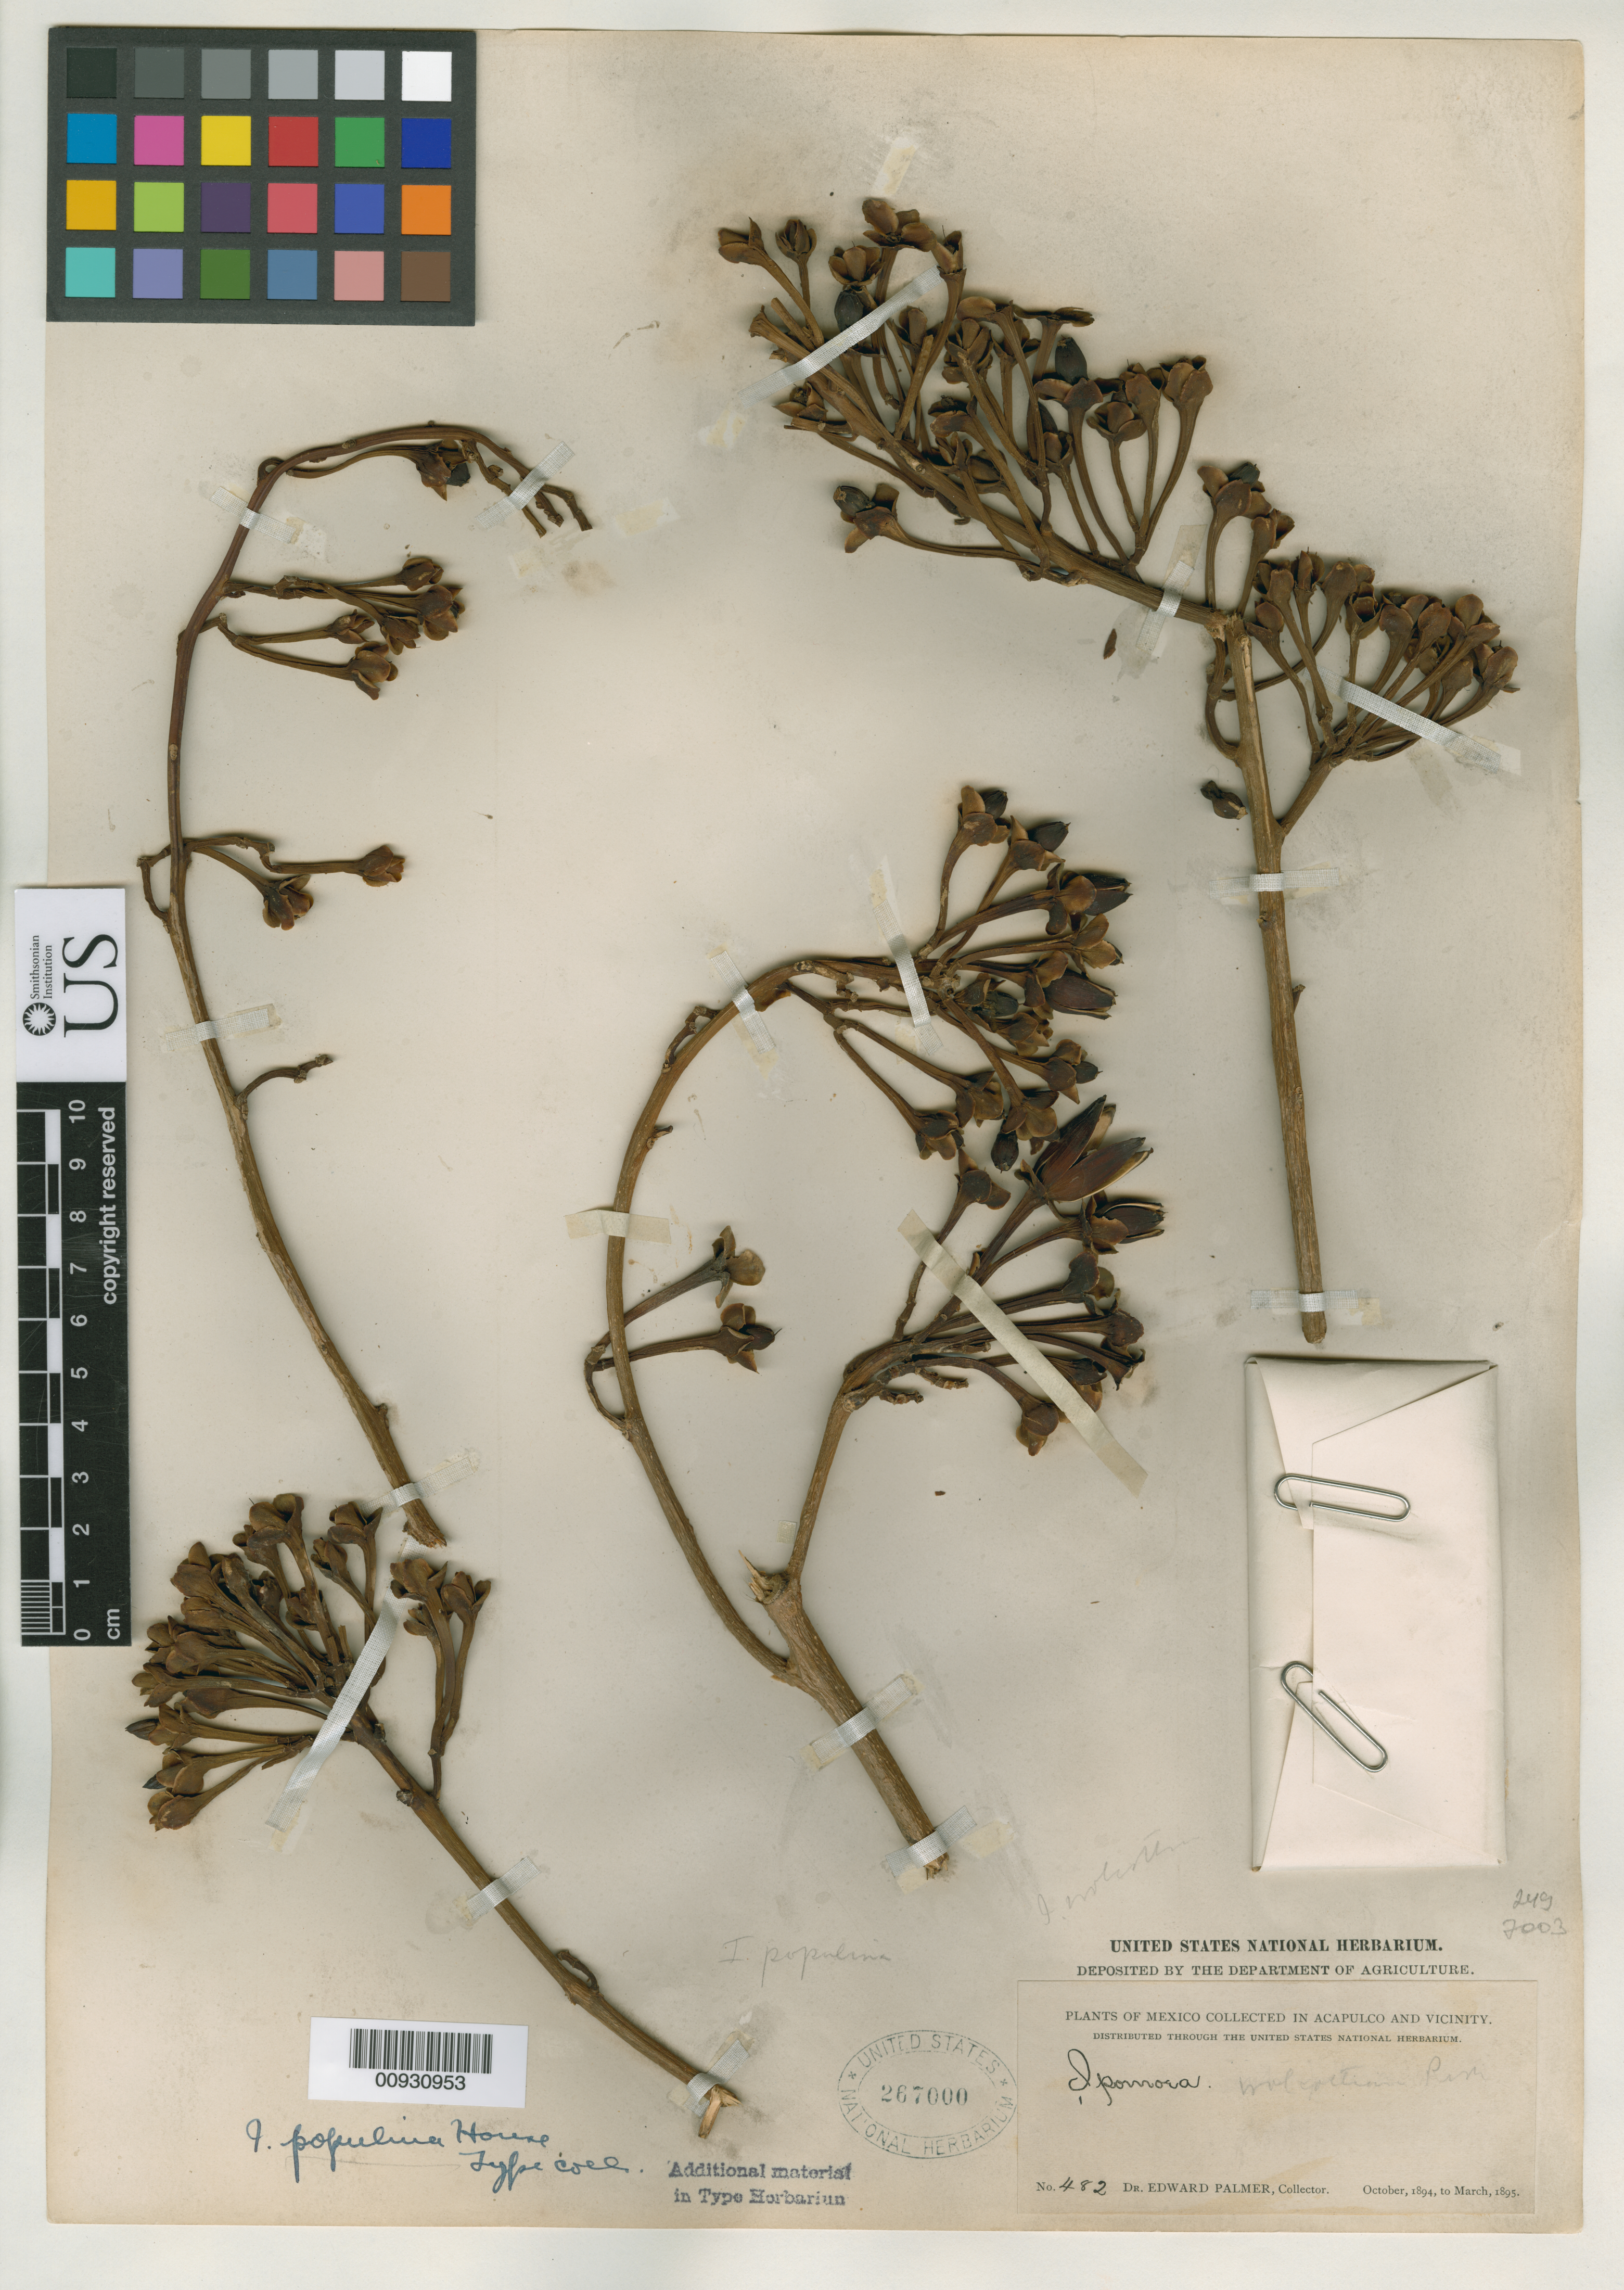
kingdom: Plantae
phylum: Tracheophyta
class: Magnoliopsida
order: Solanales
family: Convolvulaceae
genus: Ipomoea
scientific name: Ipomoea populina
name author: House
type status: Isotype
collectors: E. Palmer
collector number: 482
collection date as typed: Oct 1894 to -- Mar 1895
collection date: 1894-10/1895-03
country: Mexico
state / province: Guerrero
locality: Acapulco and vicinity.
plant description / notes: One of three original sheets at US (USNH 266999, 267000, 267001); holotype on 3 sheets, holotype and isotypes, or 3 syntypes?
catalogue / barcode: US 267000